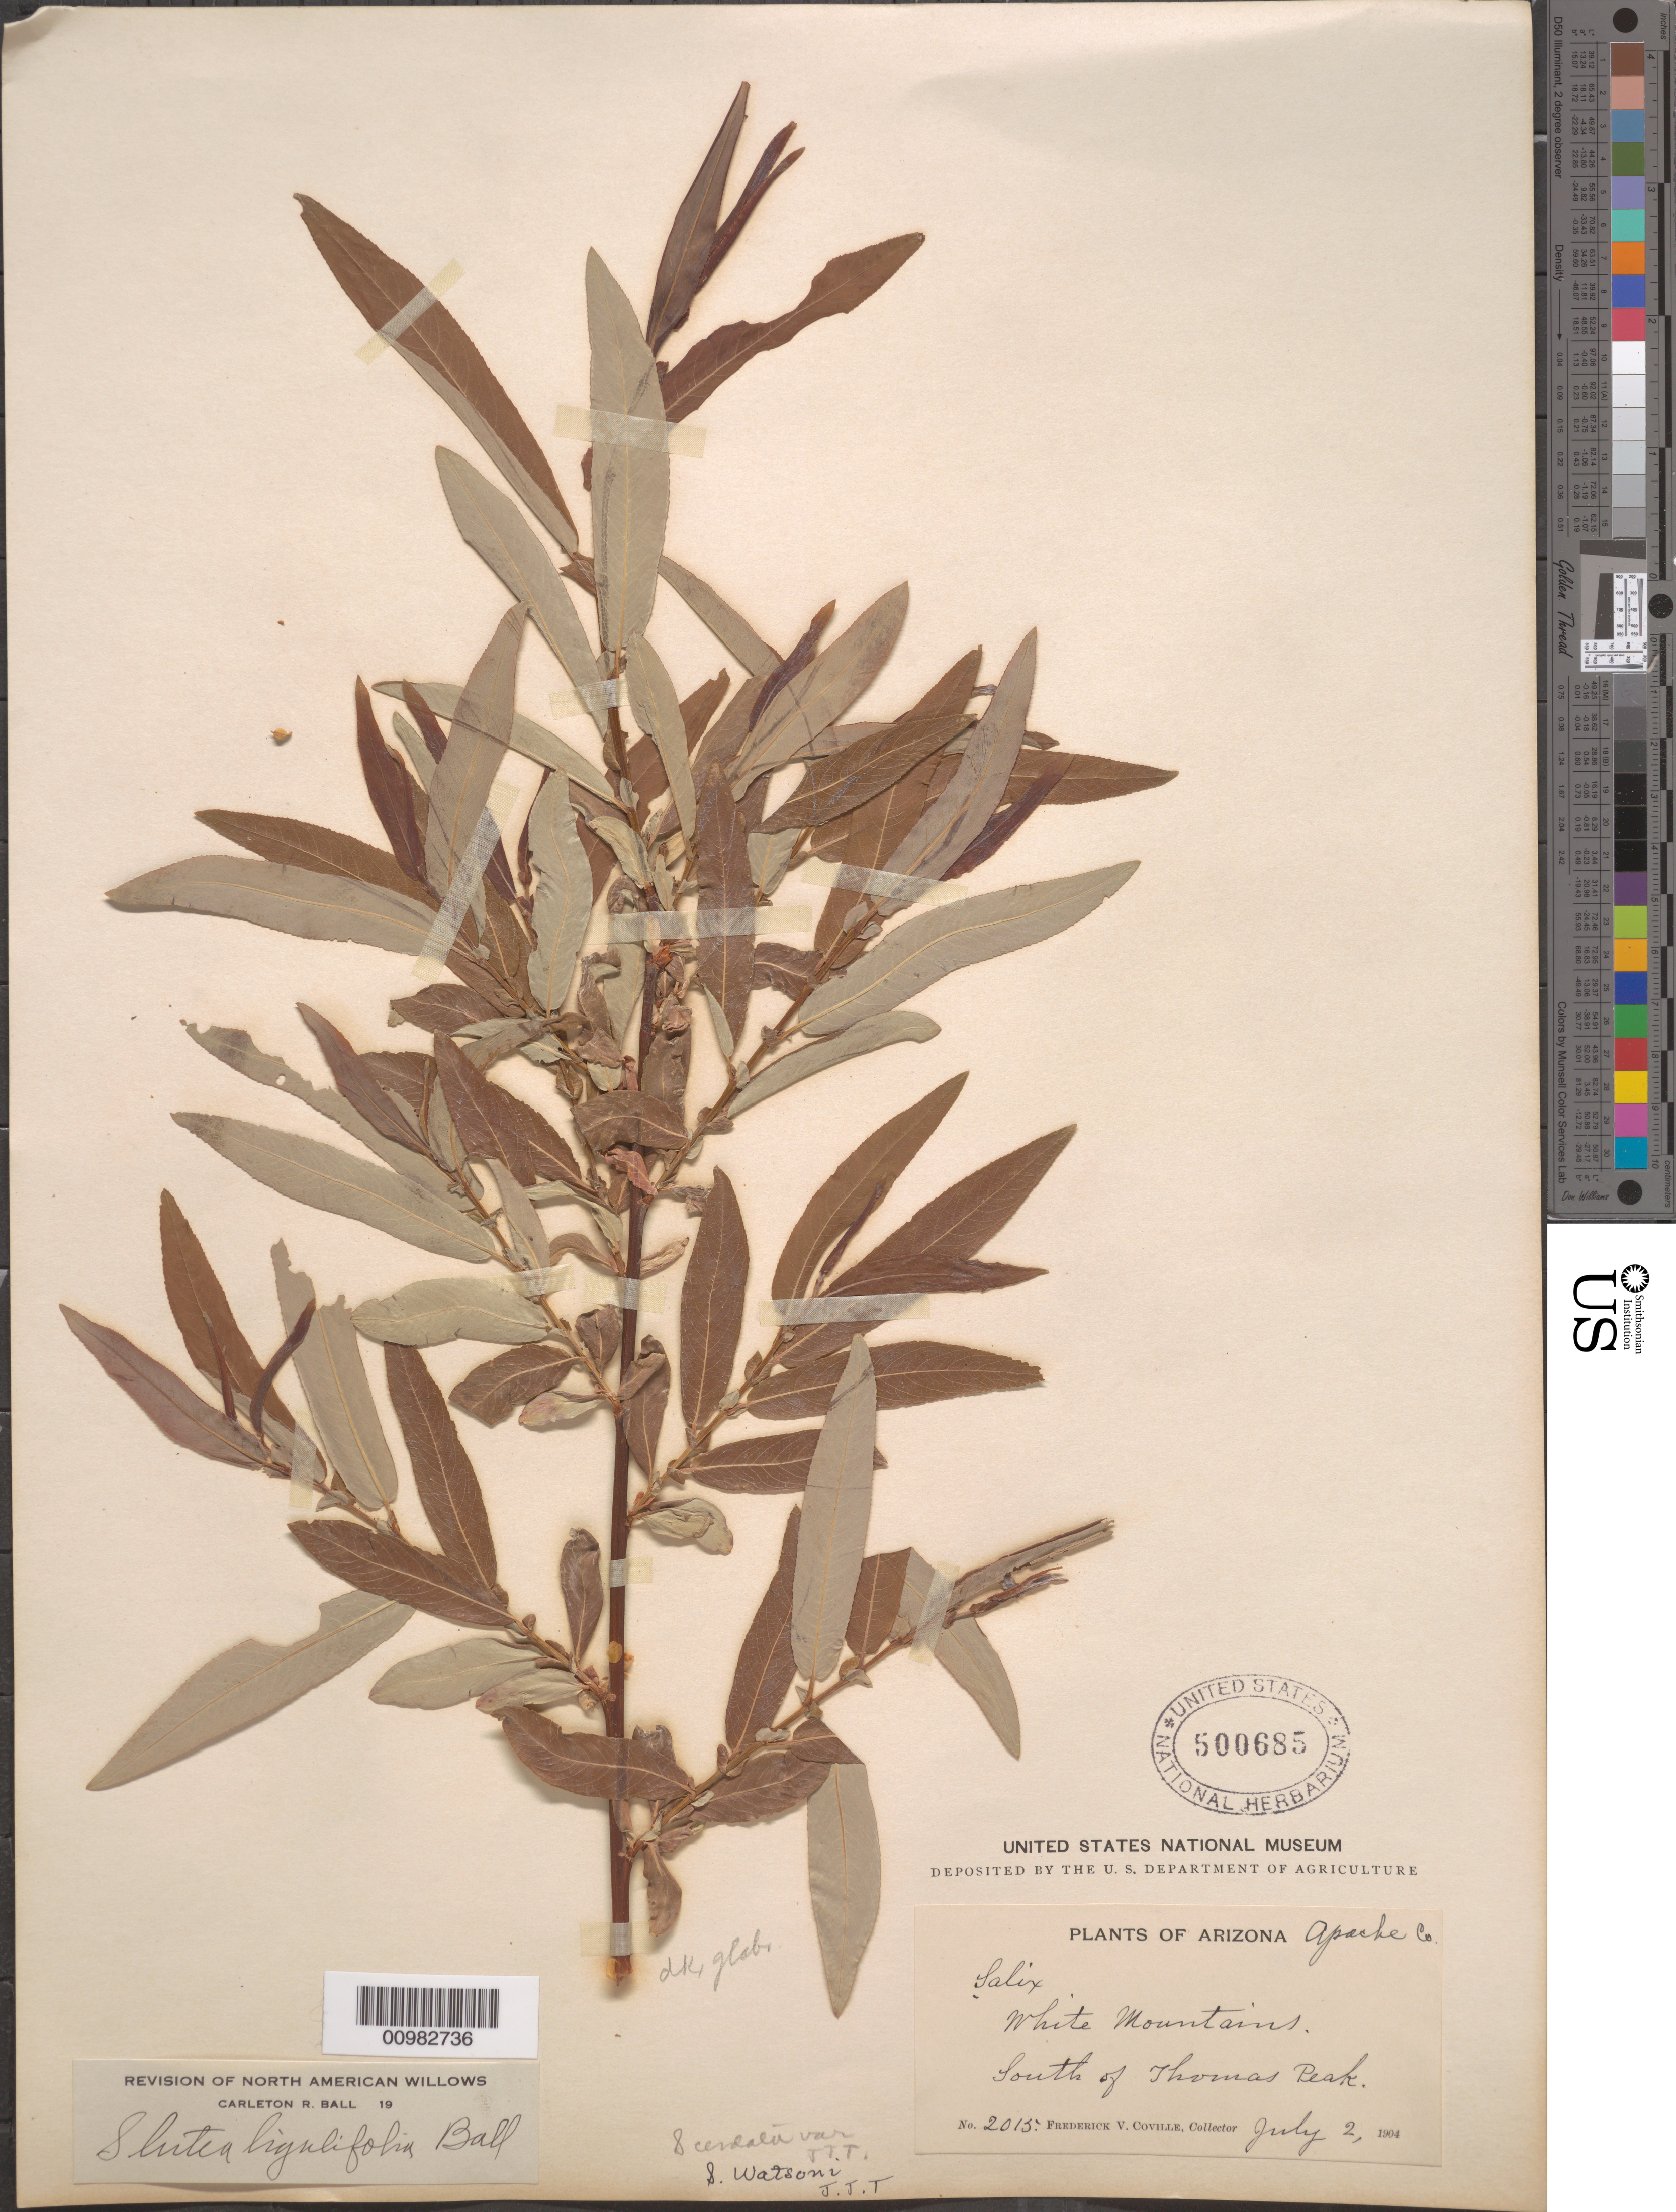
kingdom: Plantae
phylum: Tracheophyta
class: Magnoliopsida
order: Malpighiales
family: Salicaceae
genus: Salix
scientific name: Salix ligulifolia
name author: (C.R. Ball) C.R. Ball ex C.K. Schneid.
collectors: F. V. Coville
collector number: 2015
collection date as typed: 02 Jul 1904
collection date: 1904-07-02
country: United States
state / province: Arizona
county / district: Apache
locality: White Mountains, South of Thomas Peak.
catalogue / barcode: US 500685